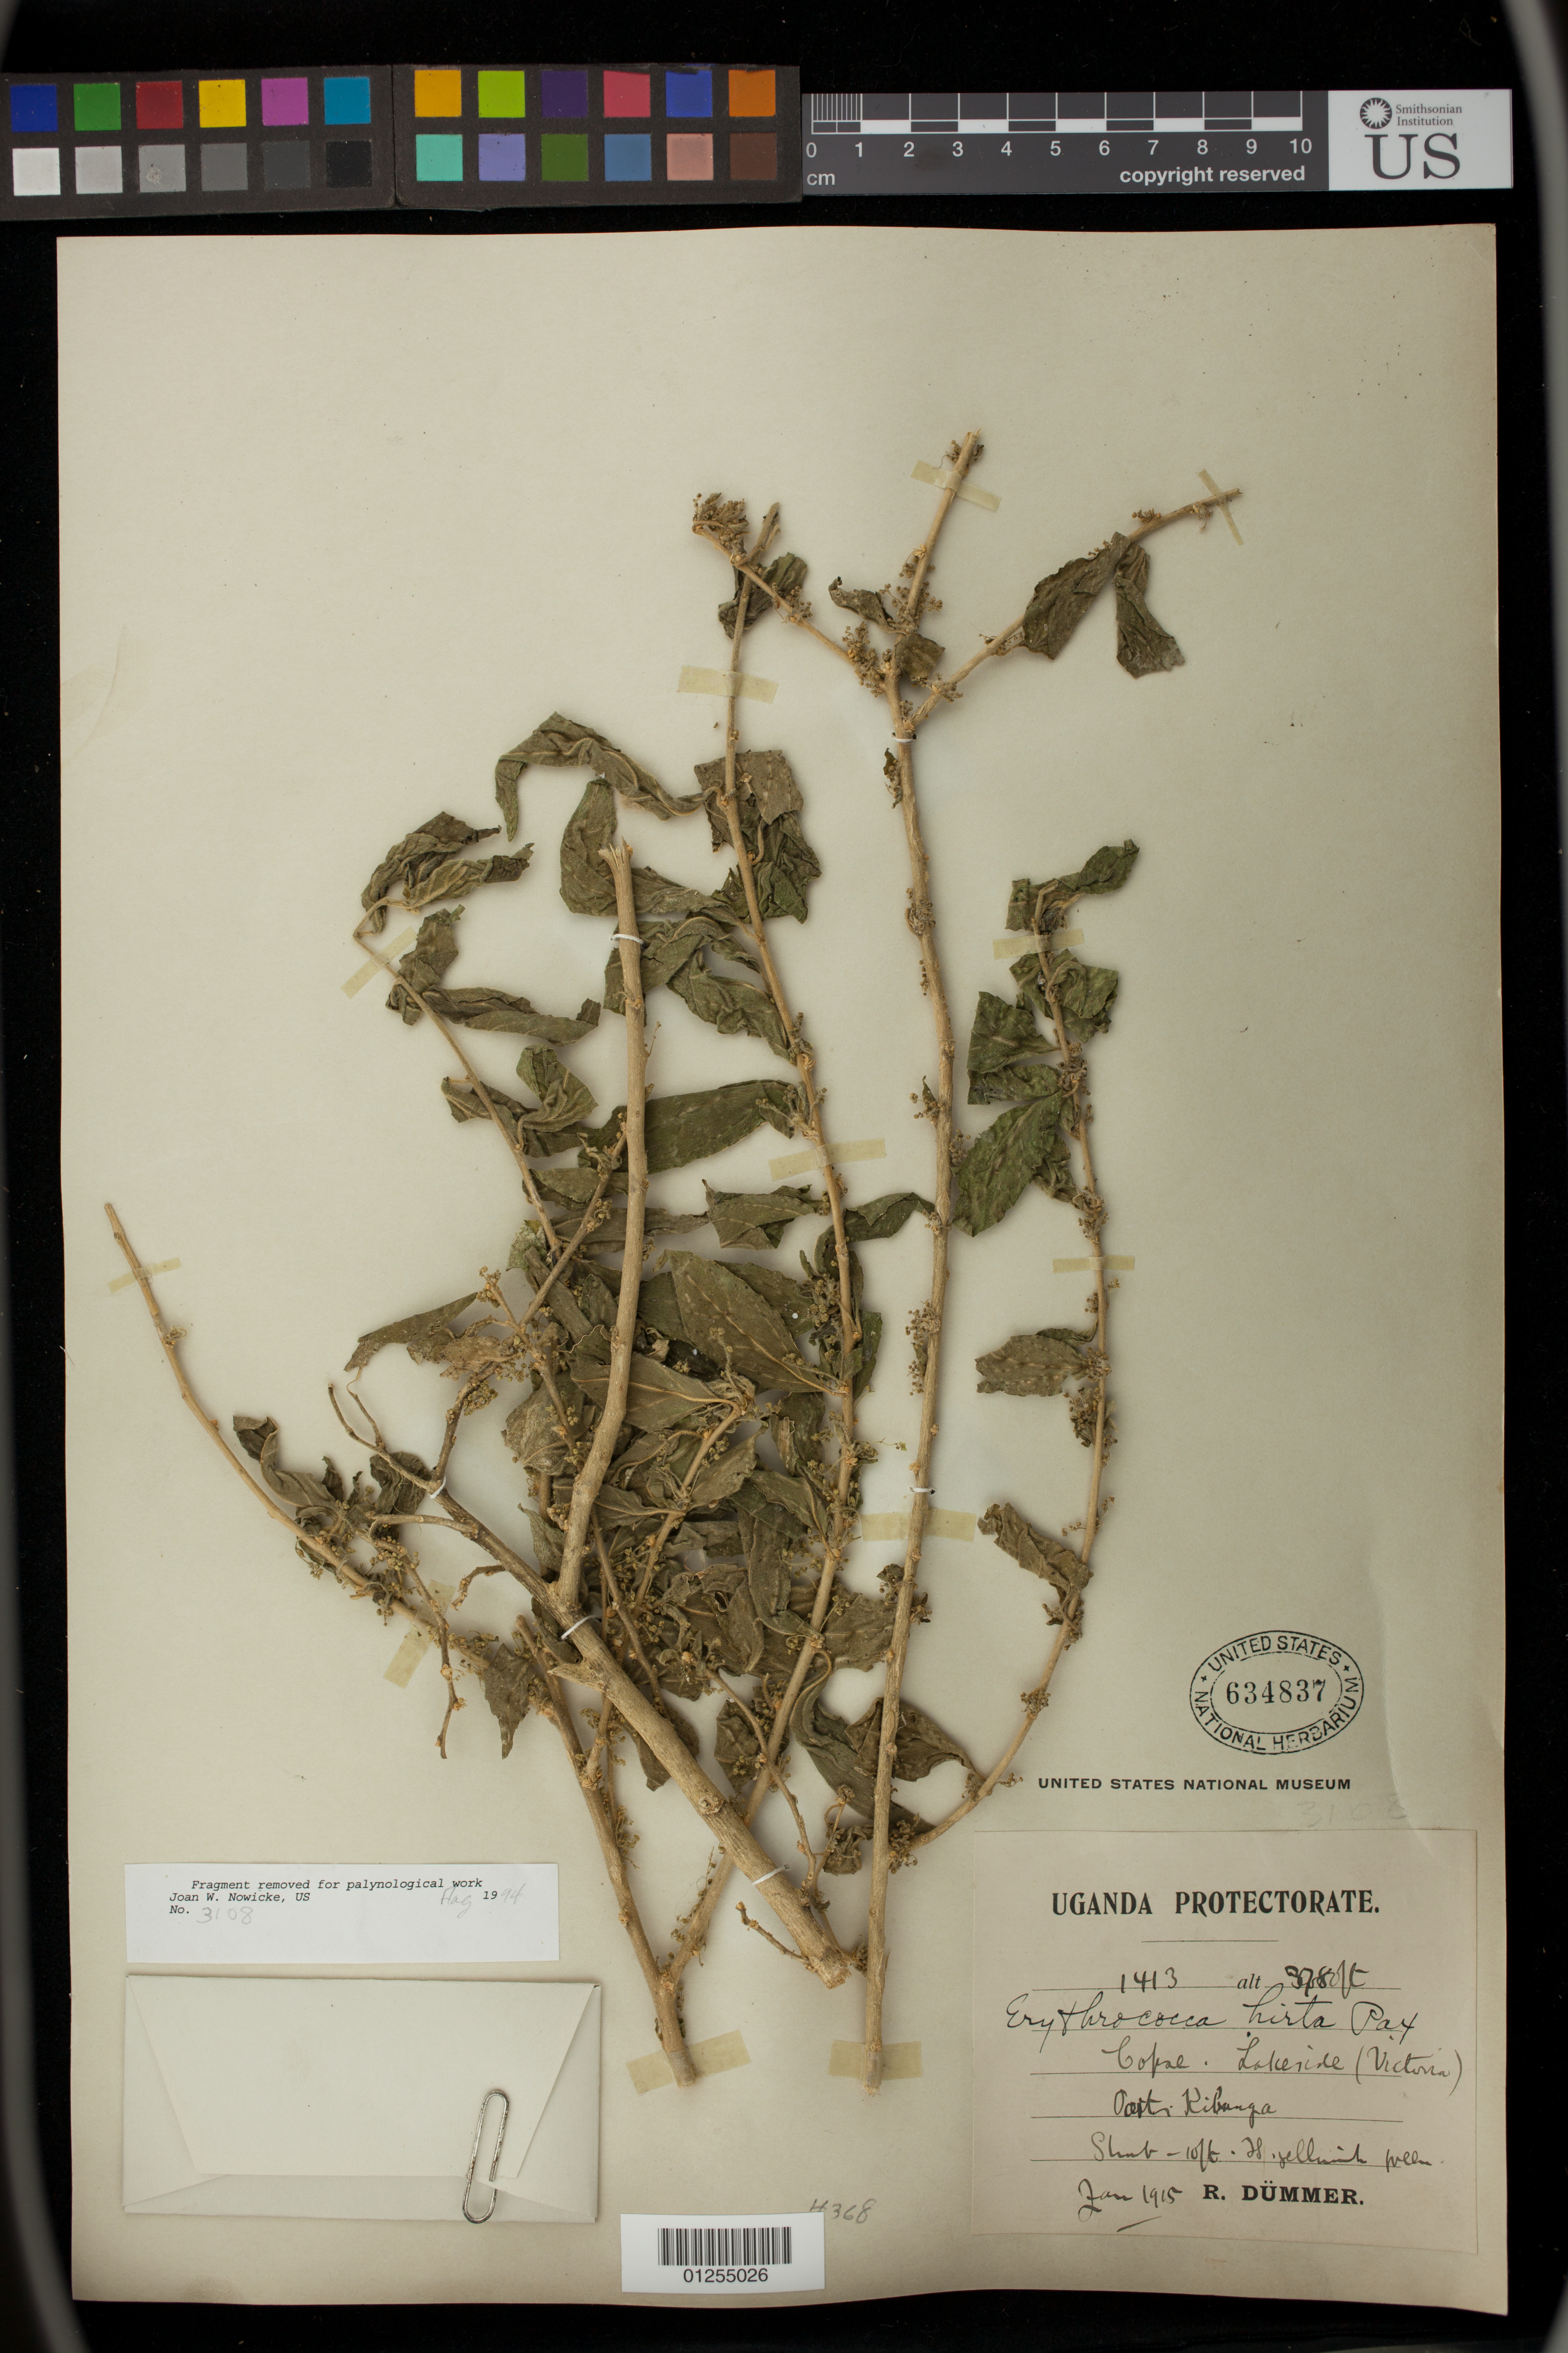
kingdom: Plantae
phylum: Tracheophyta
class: Magnoliopsida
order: Malpighiales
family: Euphorbiaceae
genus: Erythrococca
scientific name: Erythrococca hirta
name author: Pax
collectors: R. Dümmer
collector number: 1413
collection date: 1915-01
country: Uganda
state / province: Central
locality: Lakeside (Victoria) Kibanga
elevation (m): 268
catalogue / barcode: US 634837